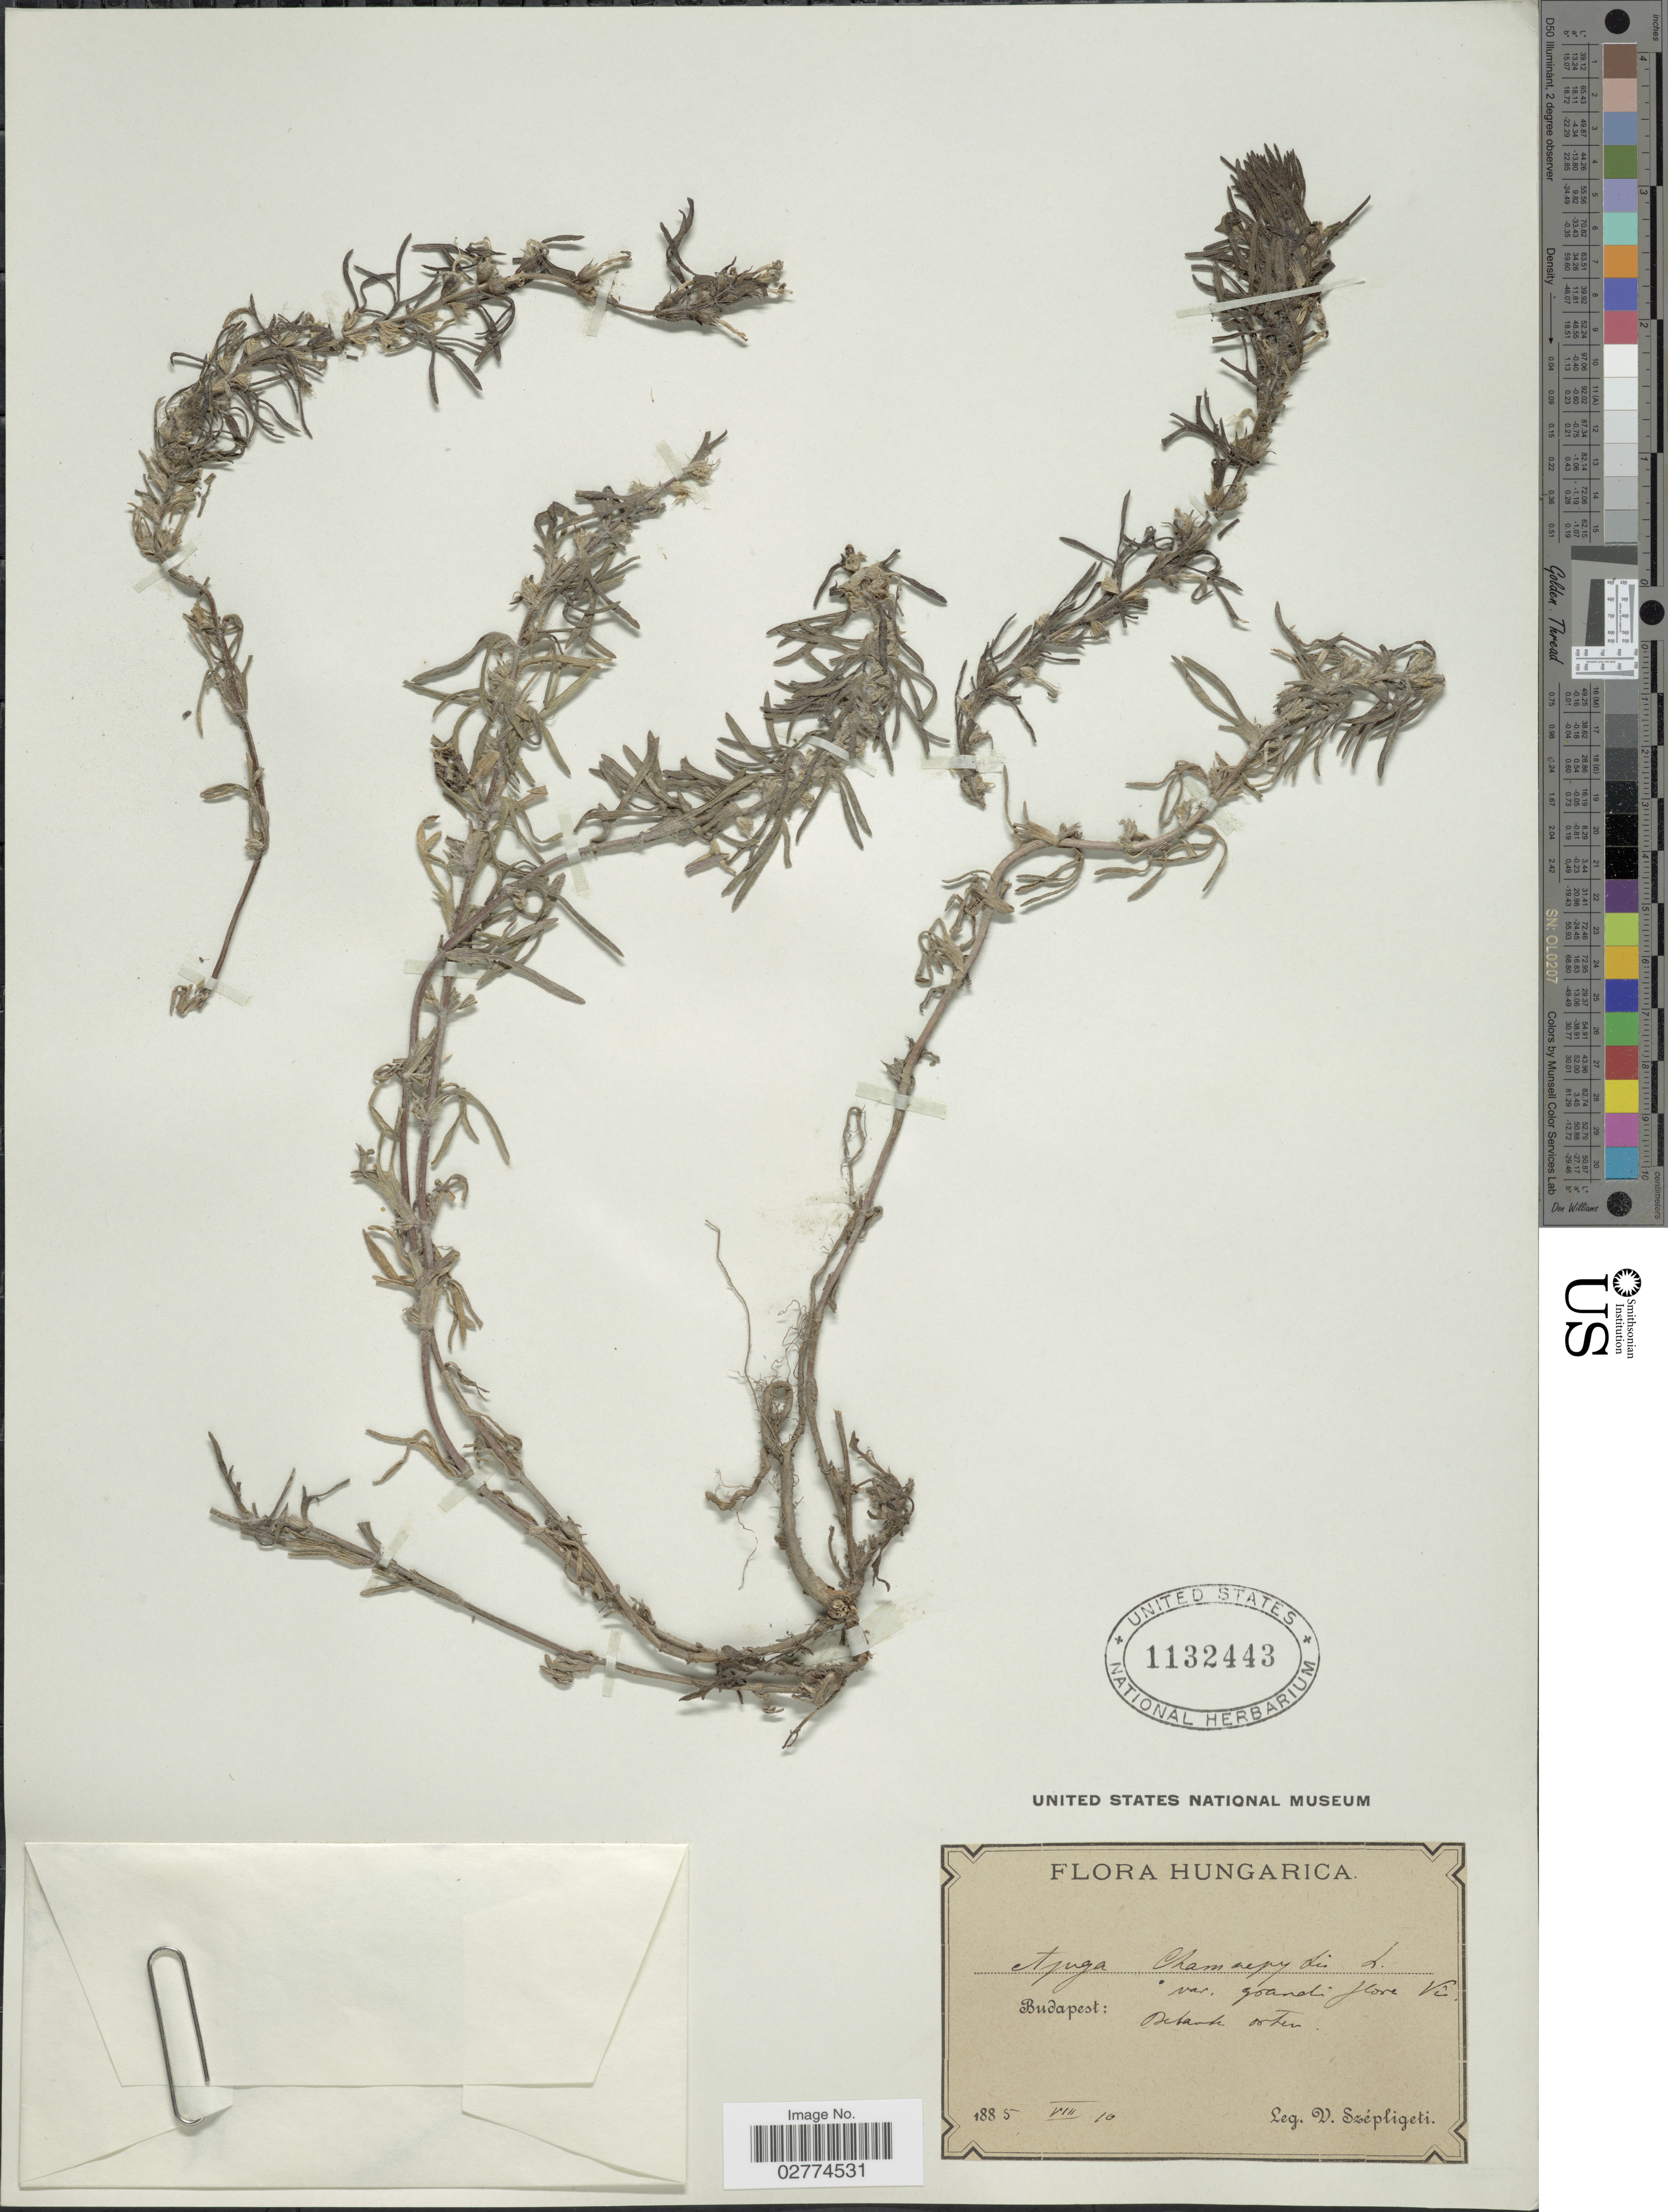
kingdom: Plantae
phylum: Tracheophyta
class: Magnoliopsida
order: Lamiales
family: Lamiaceae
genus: Ajuga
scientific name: Ajuga chamaepitys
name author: (L.) Schreb.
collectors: W. Szépligeti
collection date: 1885-08-10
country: Hungary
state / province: Budapest, Capital District of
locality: Detave osten.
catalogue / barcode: US 1132443